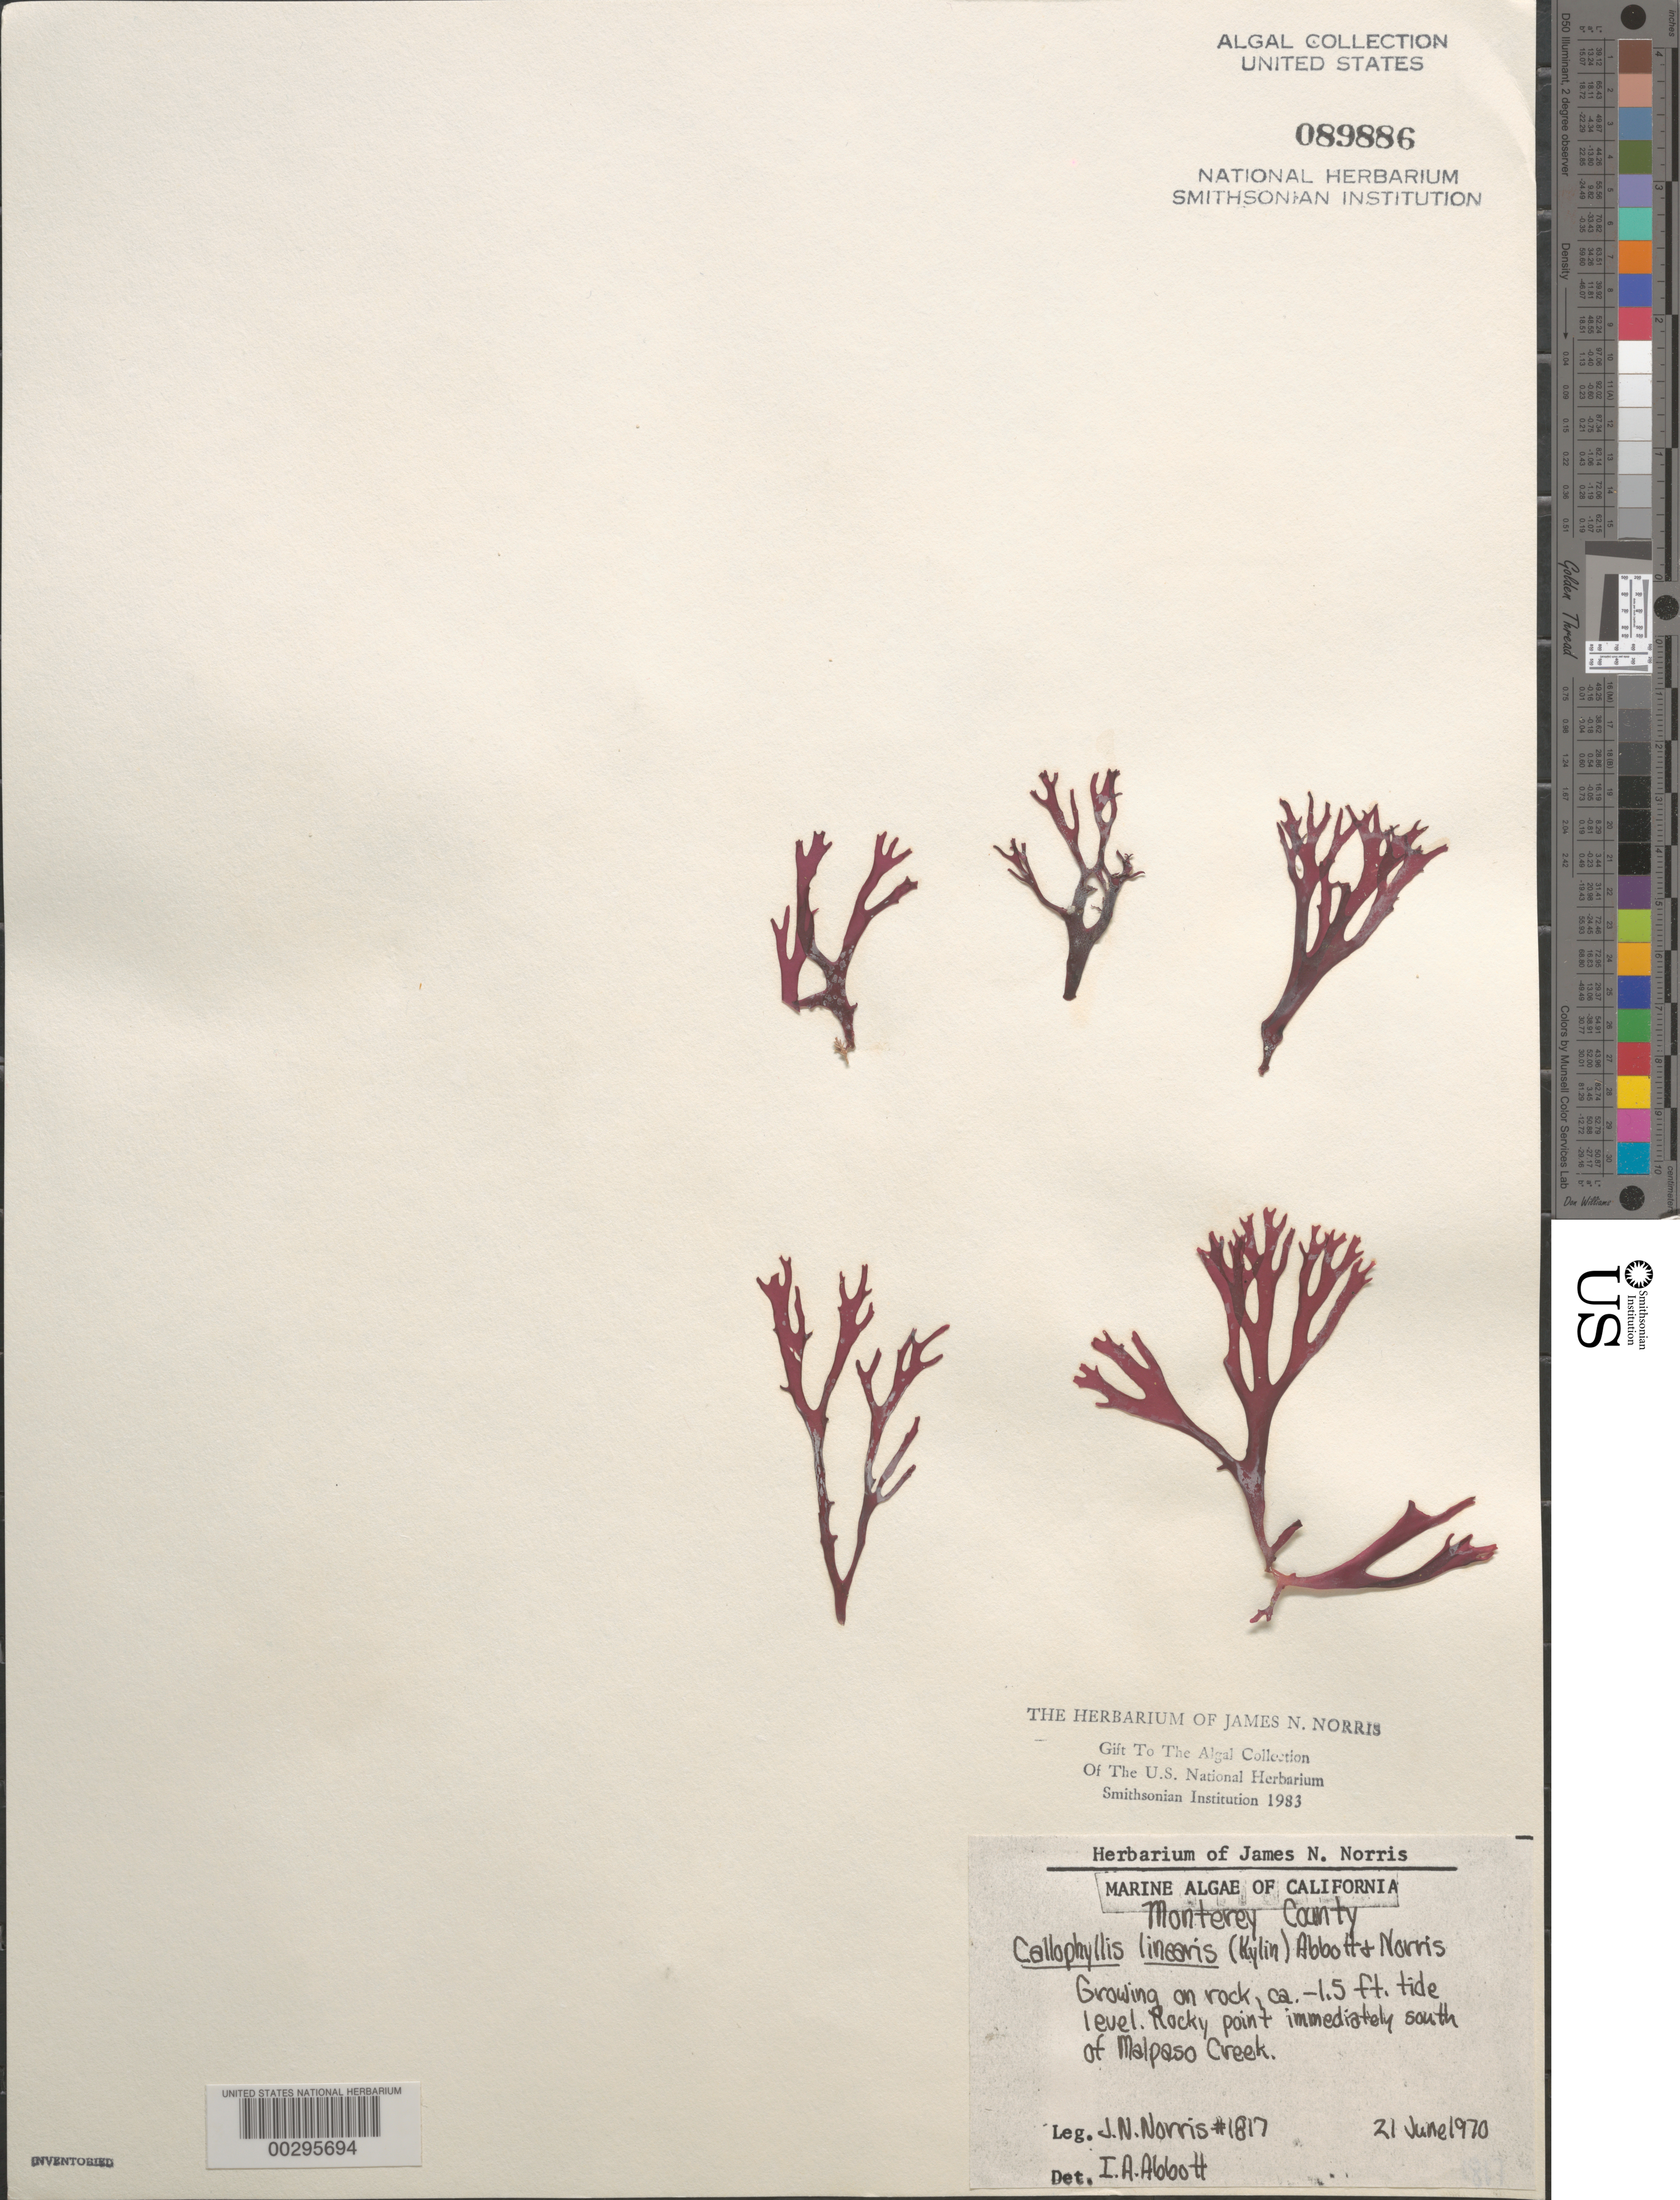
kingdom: Plantae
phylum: Rhodophyta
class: Florideophyceae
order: Gigartinales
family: Kallymeniaceae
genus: Callophyllis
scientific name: Callophyllis linearis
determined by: Abbott, Isabella A.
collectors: J. N. Norris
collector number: JN-1817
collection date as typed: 21 Jun 1970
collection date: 1970-06-21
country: United States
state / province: California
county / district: Monterey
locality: South of Malpaso Creek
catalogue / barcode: US 89886